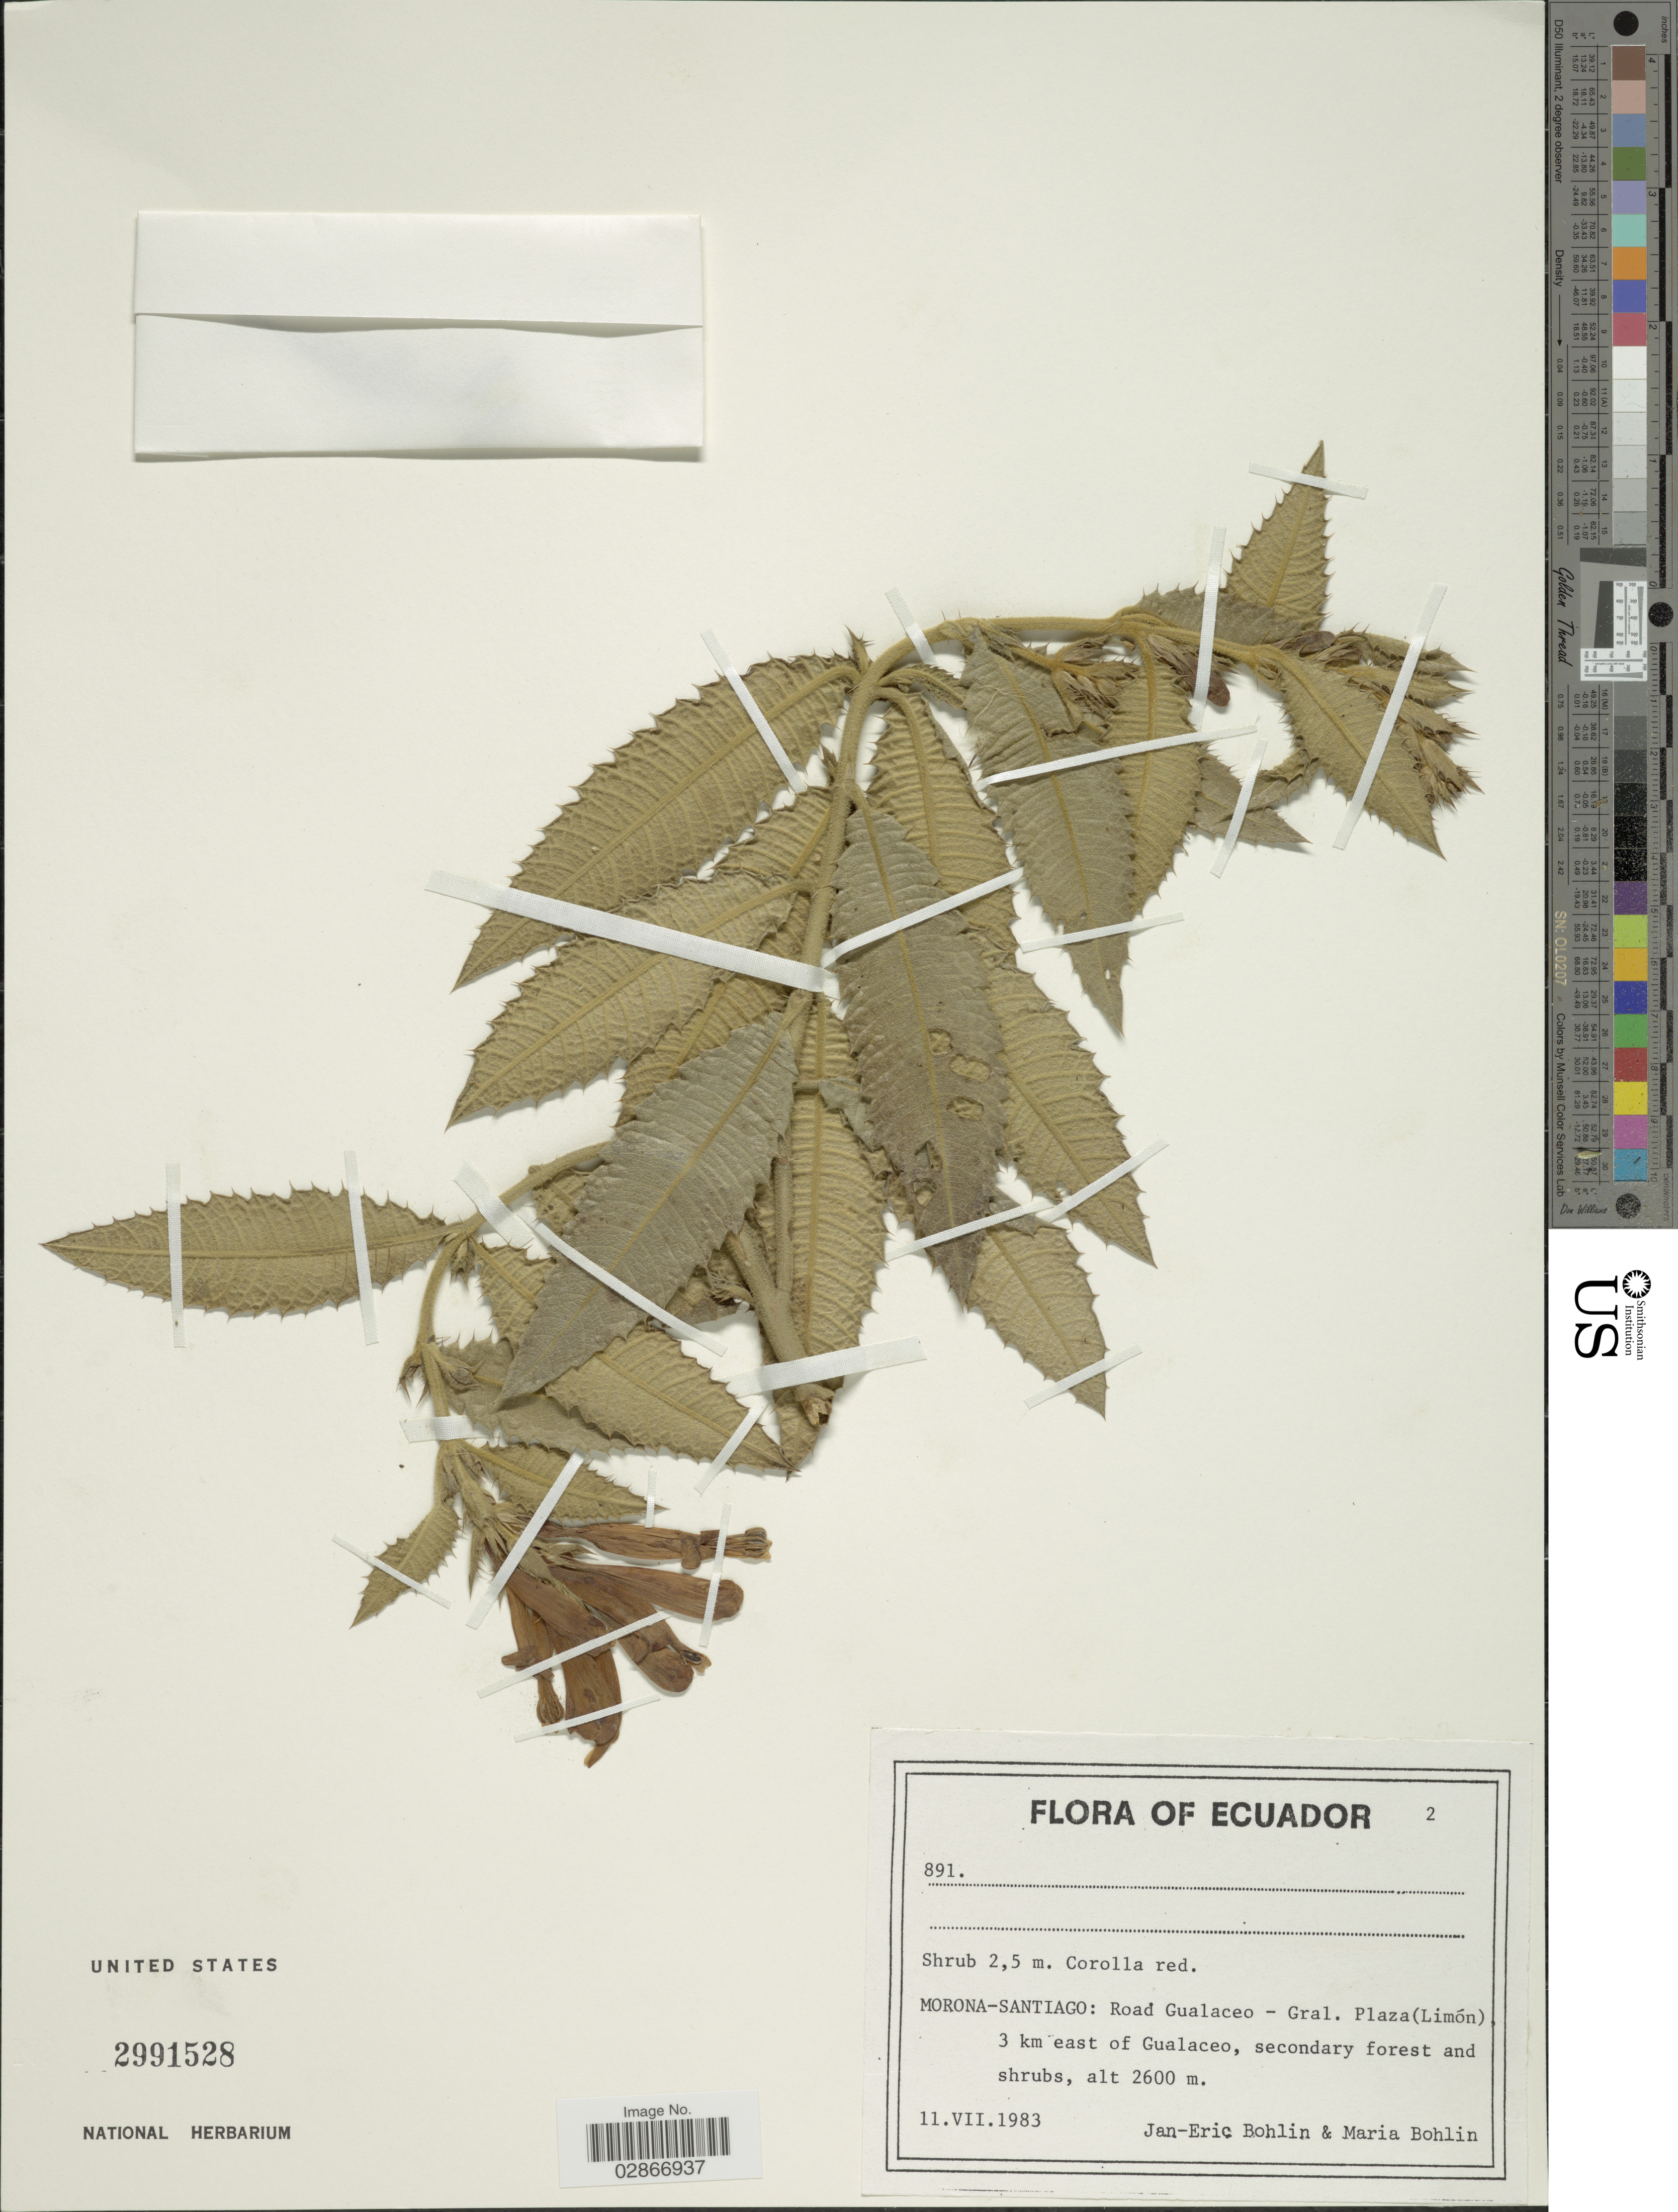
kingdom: Plantae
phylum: Tracheophyta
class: Magnoliopsida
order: Lamiales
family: Acanthaceae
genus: Aphelandra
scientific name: Aphelandra formosa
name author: (Humb. & Bonpl.) Nees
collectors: J. Bohlin & M. Bohlin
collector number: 891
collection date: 1983-07-11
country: Ecuador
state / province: Morona-Santiago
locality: Road Gualeco - Gral. Plaza (Limón), 3 km east of Gualaceo.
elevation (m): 2600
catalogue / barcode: US 2991528